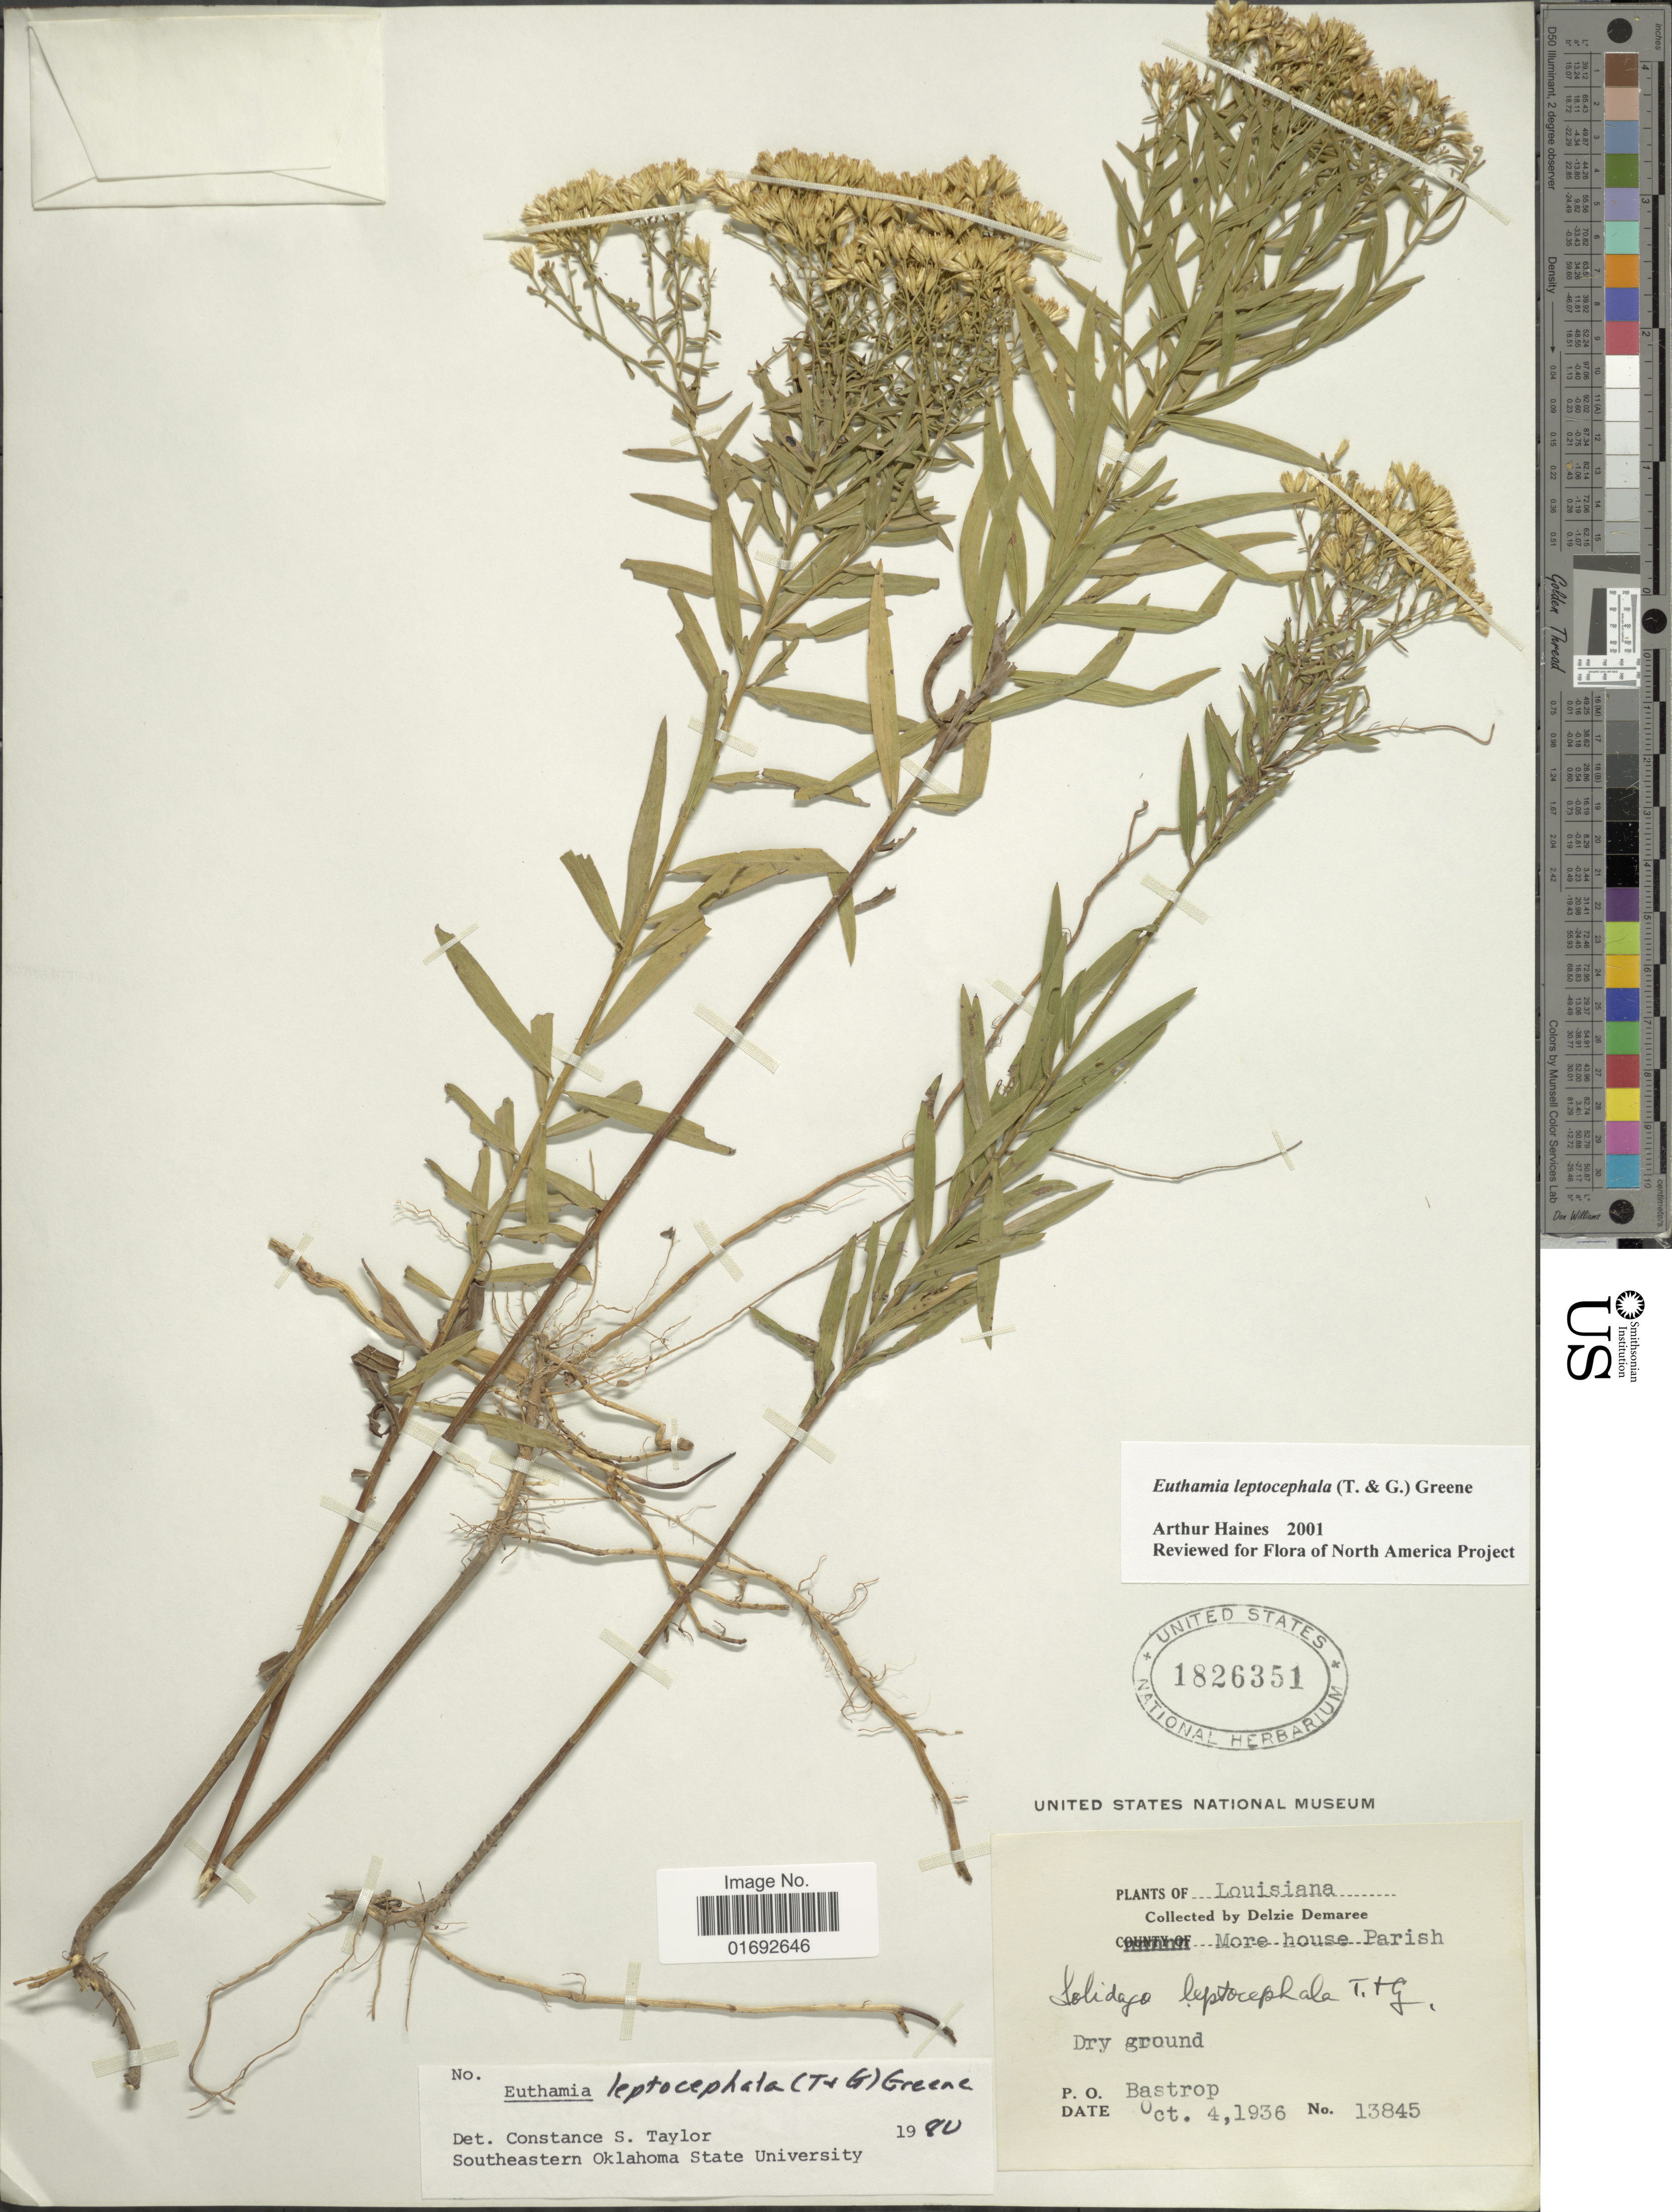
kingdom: Plantae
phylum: Tracheophyta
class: Magnoliopsida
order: Asterales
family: Asteraceae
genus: Euthamia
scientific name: Euthamia leptocephala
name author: (Torr. & A. Gray) Greene ex Porter & Britton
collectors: D. Demaree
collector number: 13845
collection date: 1936-10-04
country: United States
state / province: Louisiana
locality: More house Parish, P. O. Bastrop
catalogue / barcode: US 1826351